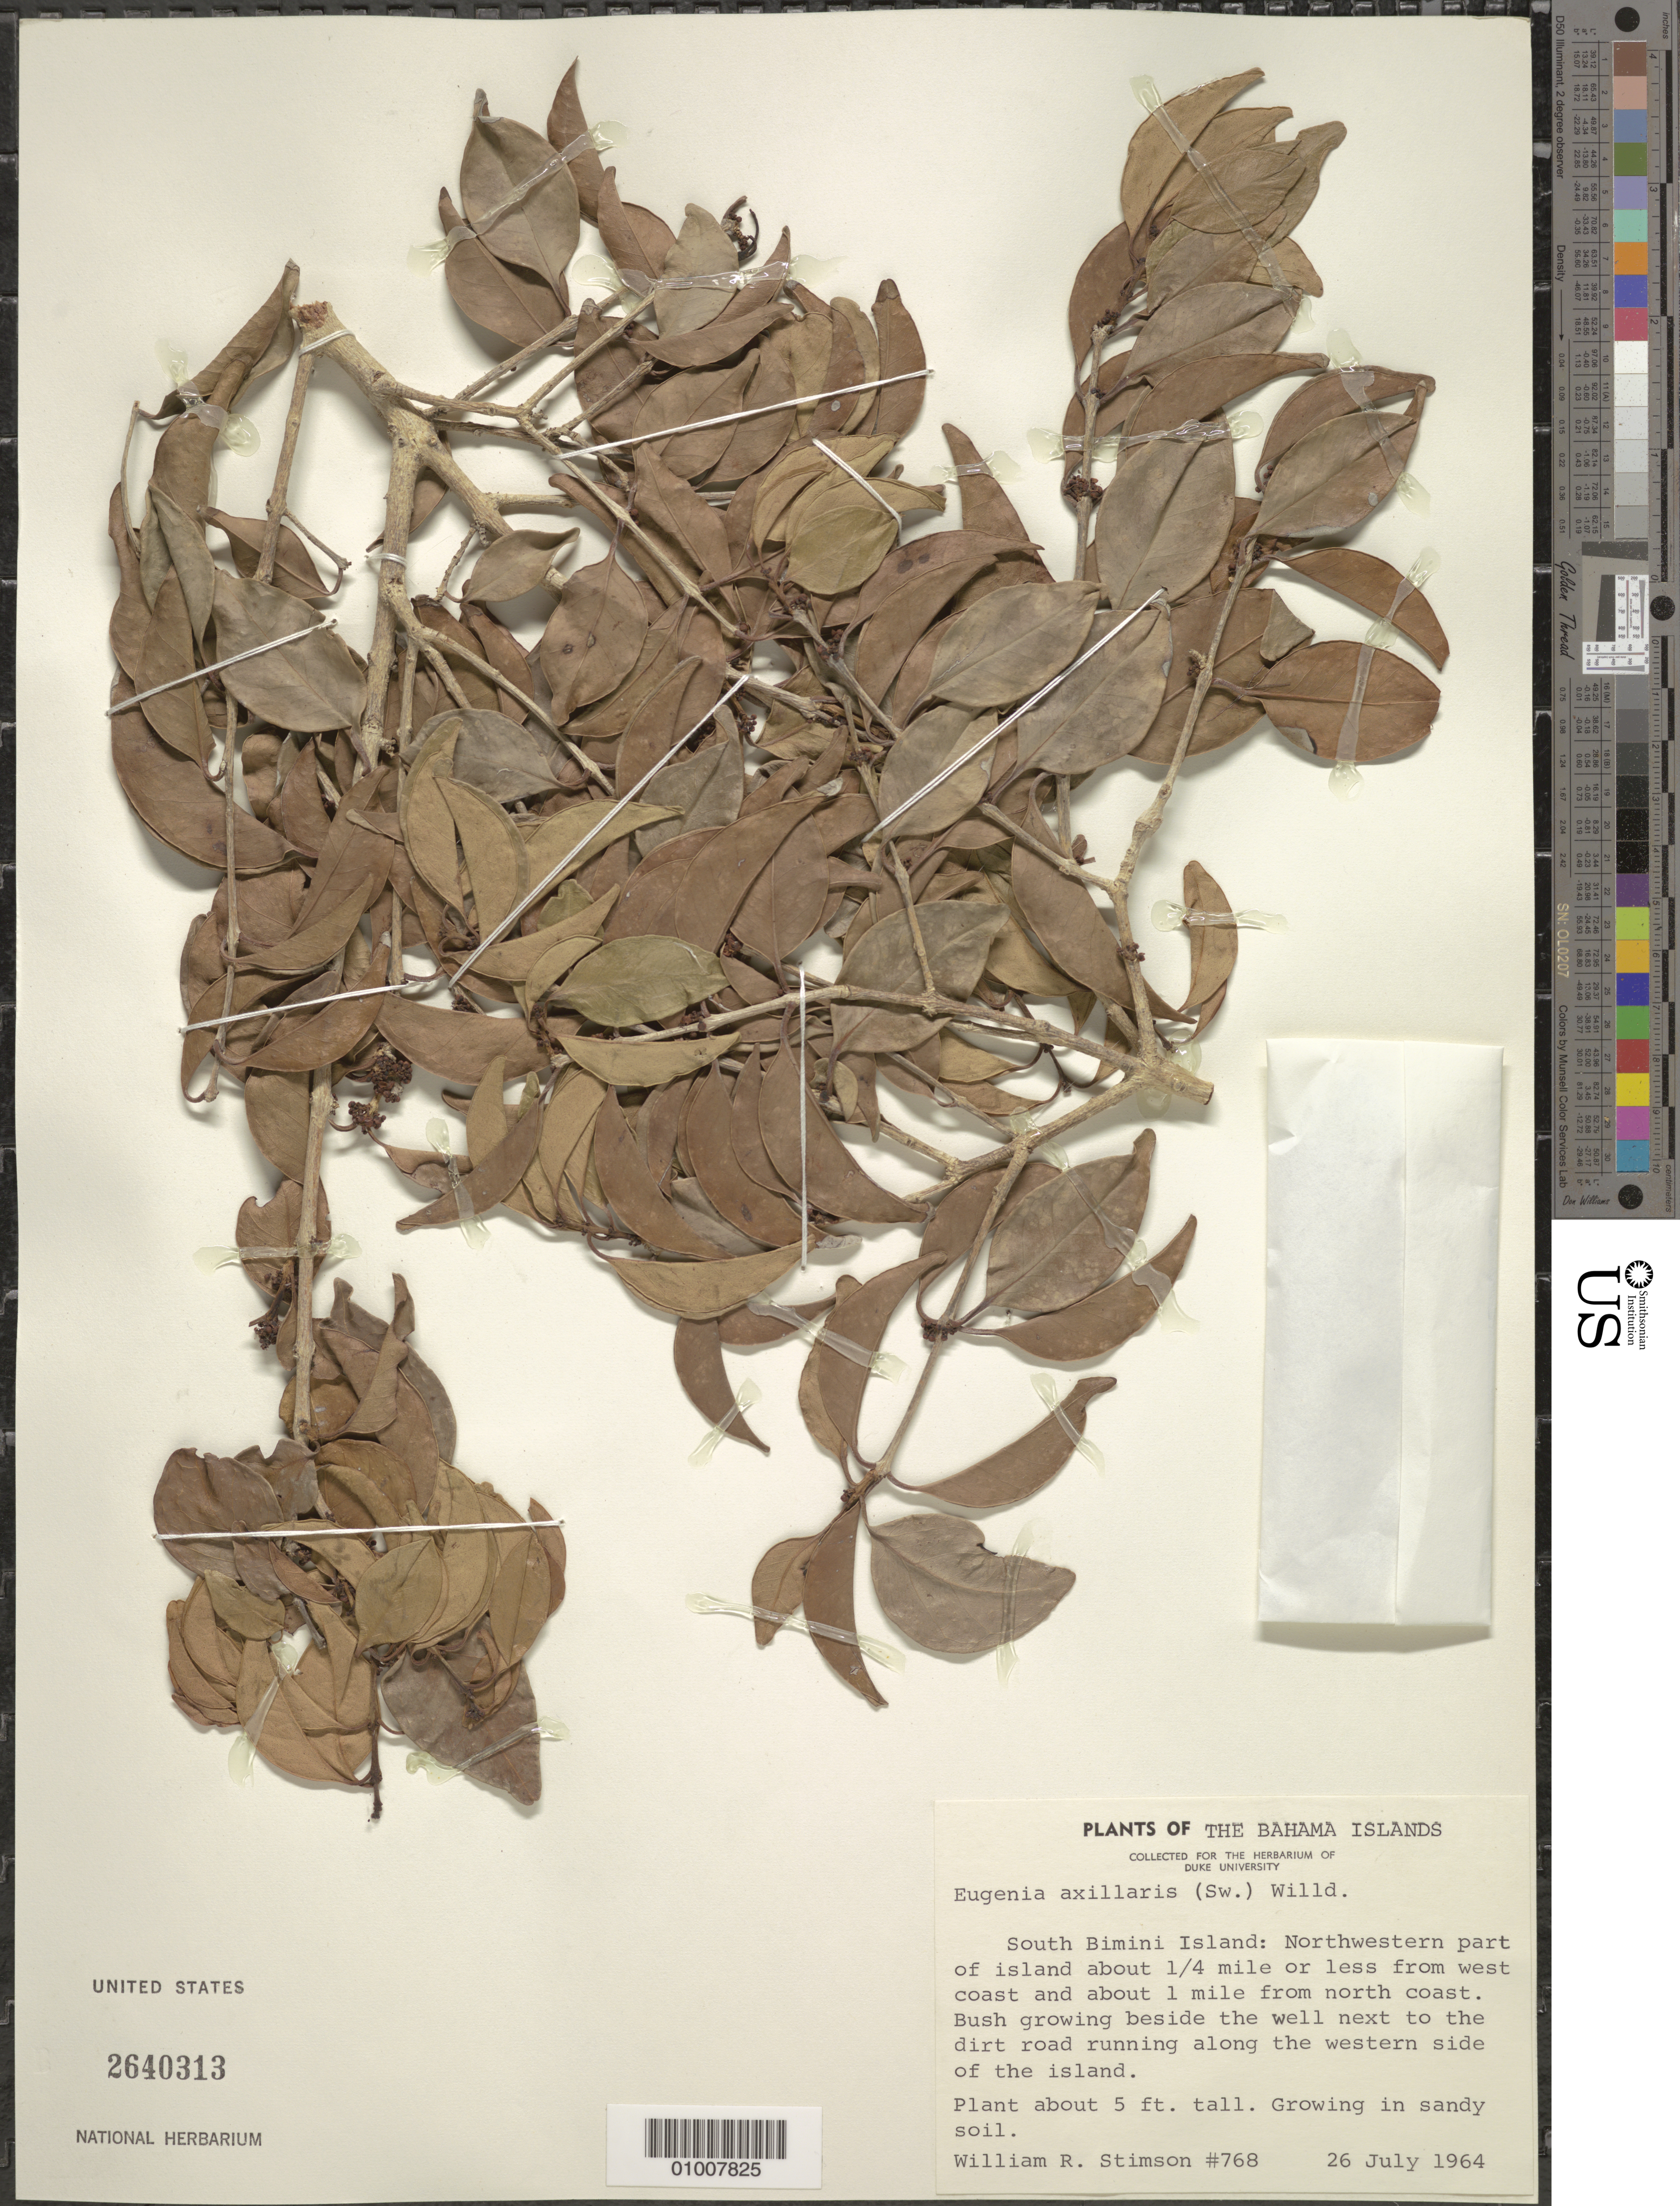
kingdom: Plantae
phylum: Tracheophyta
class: Magnoliopsida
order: Myrtales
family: Myrtaceae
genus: Eugenia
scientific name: Eugenia axillaris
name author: (Sw.) Willd.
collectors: W. R. Stimson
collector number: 768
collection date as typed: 26 Jul 1964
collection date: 1964-07-26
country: Bahamas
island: South Bimini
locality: Northwestern part of island, about 1/4 mi. or less from west coast and about 1 mi. from north coast. Next to dirt road running along western side of the island.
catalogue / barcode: US 2640313